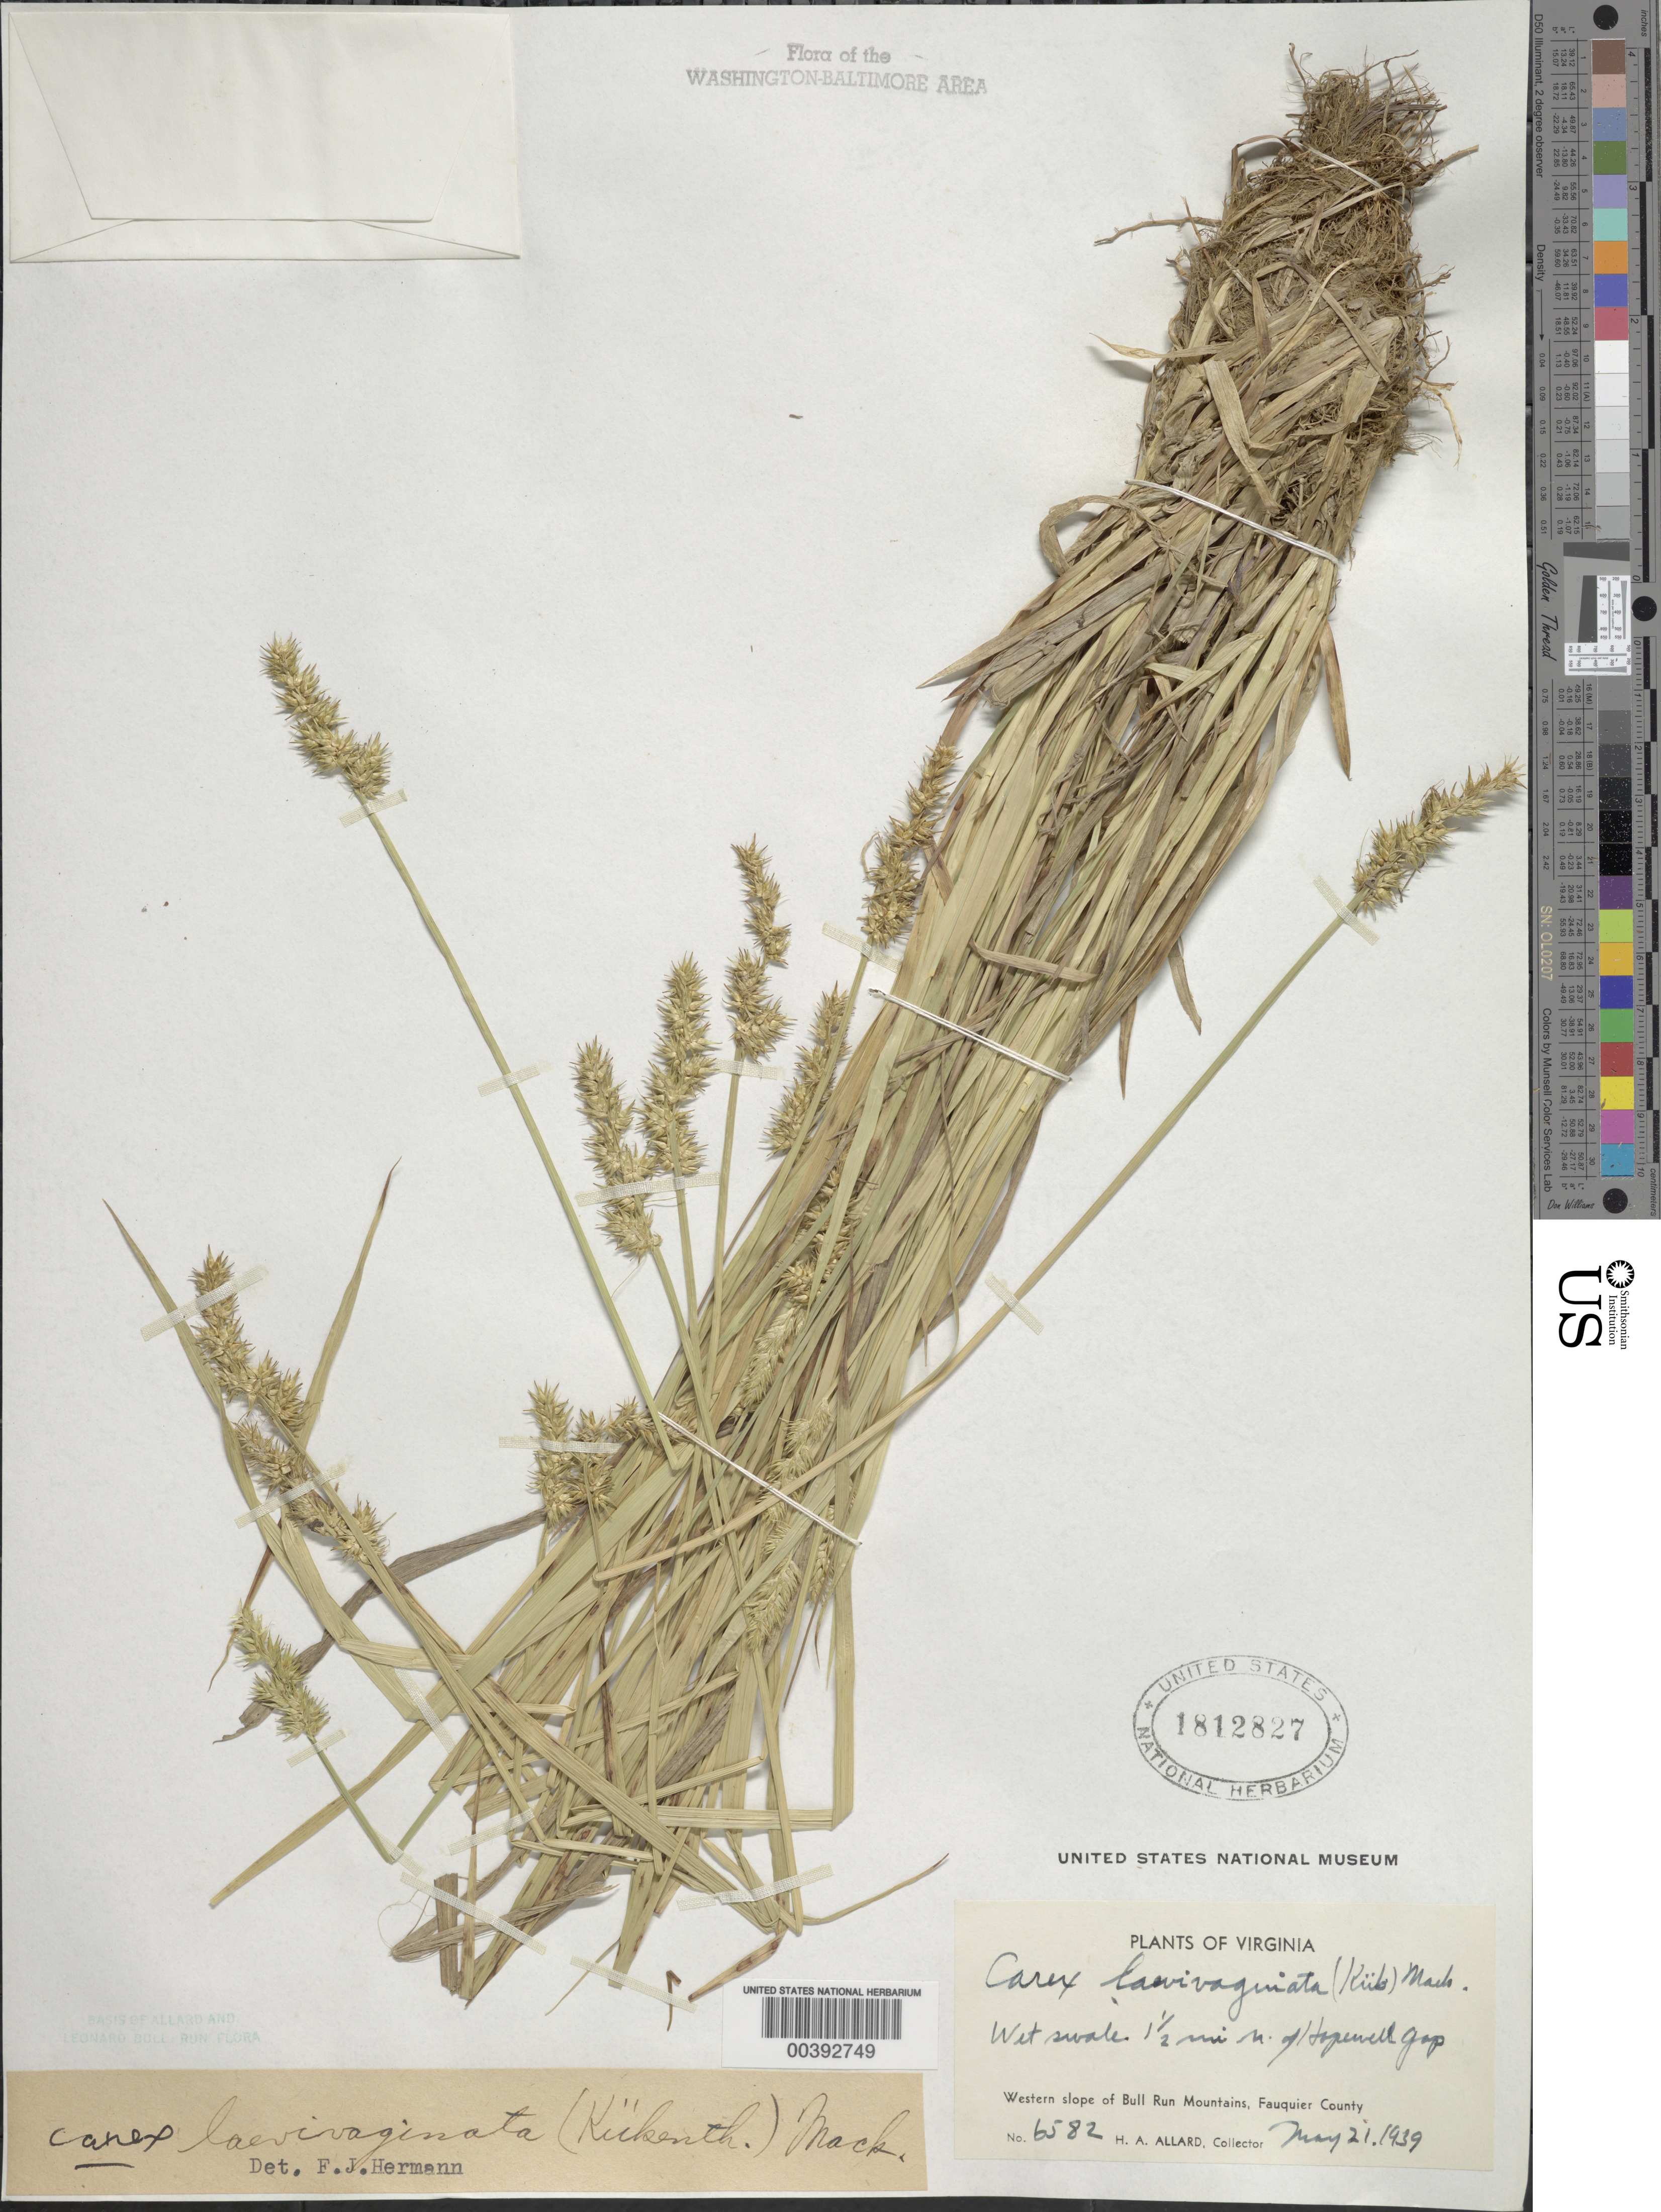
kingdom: Plantae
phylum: Tracheophyta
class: Liliopsida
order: Poales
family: Cyperaceae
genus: Carex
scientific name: Carex laevivaginata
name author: (Kük.) Mack.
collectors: H. A. Allard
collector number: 6582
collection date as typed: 21 May 1939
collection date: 1939-05-21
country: United States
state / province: Virginia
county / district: Fauquier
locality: North of Hopewell Gap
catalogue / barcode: US 1812827